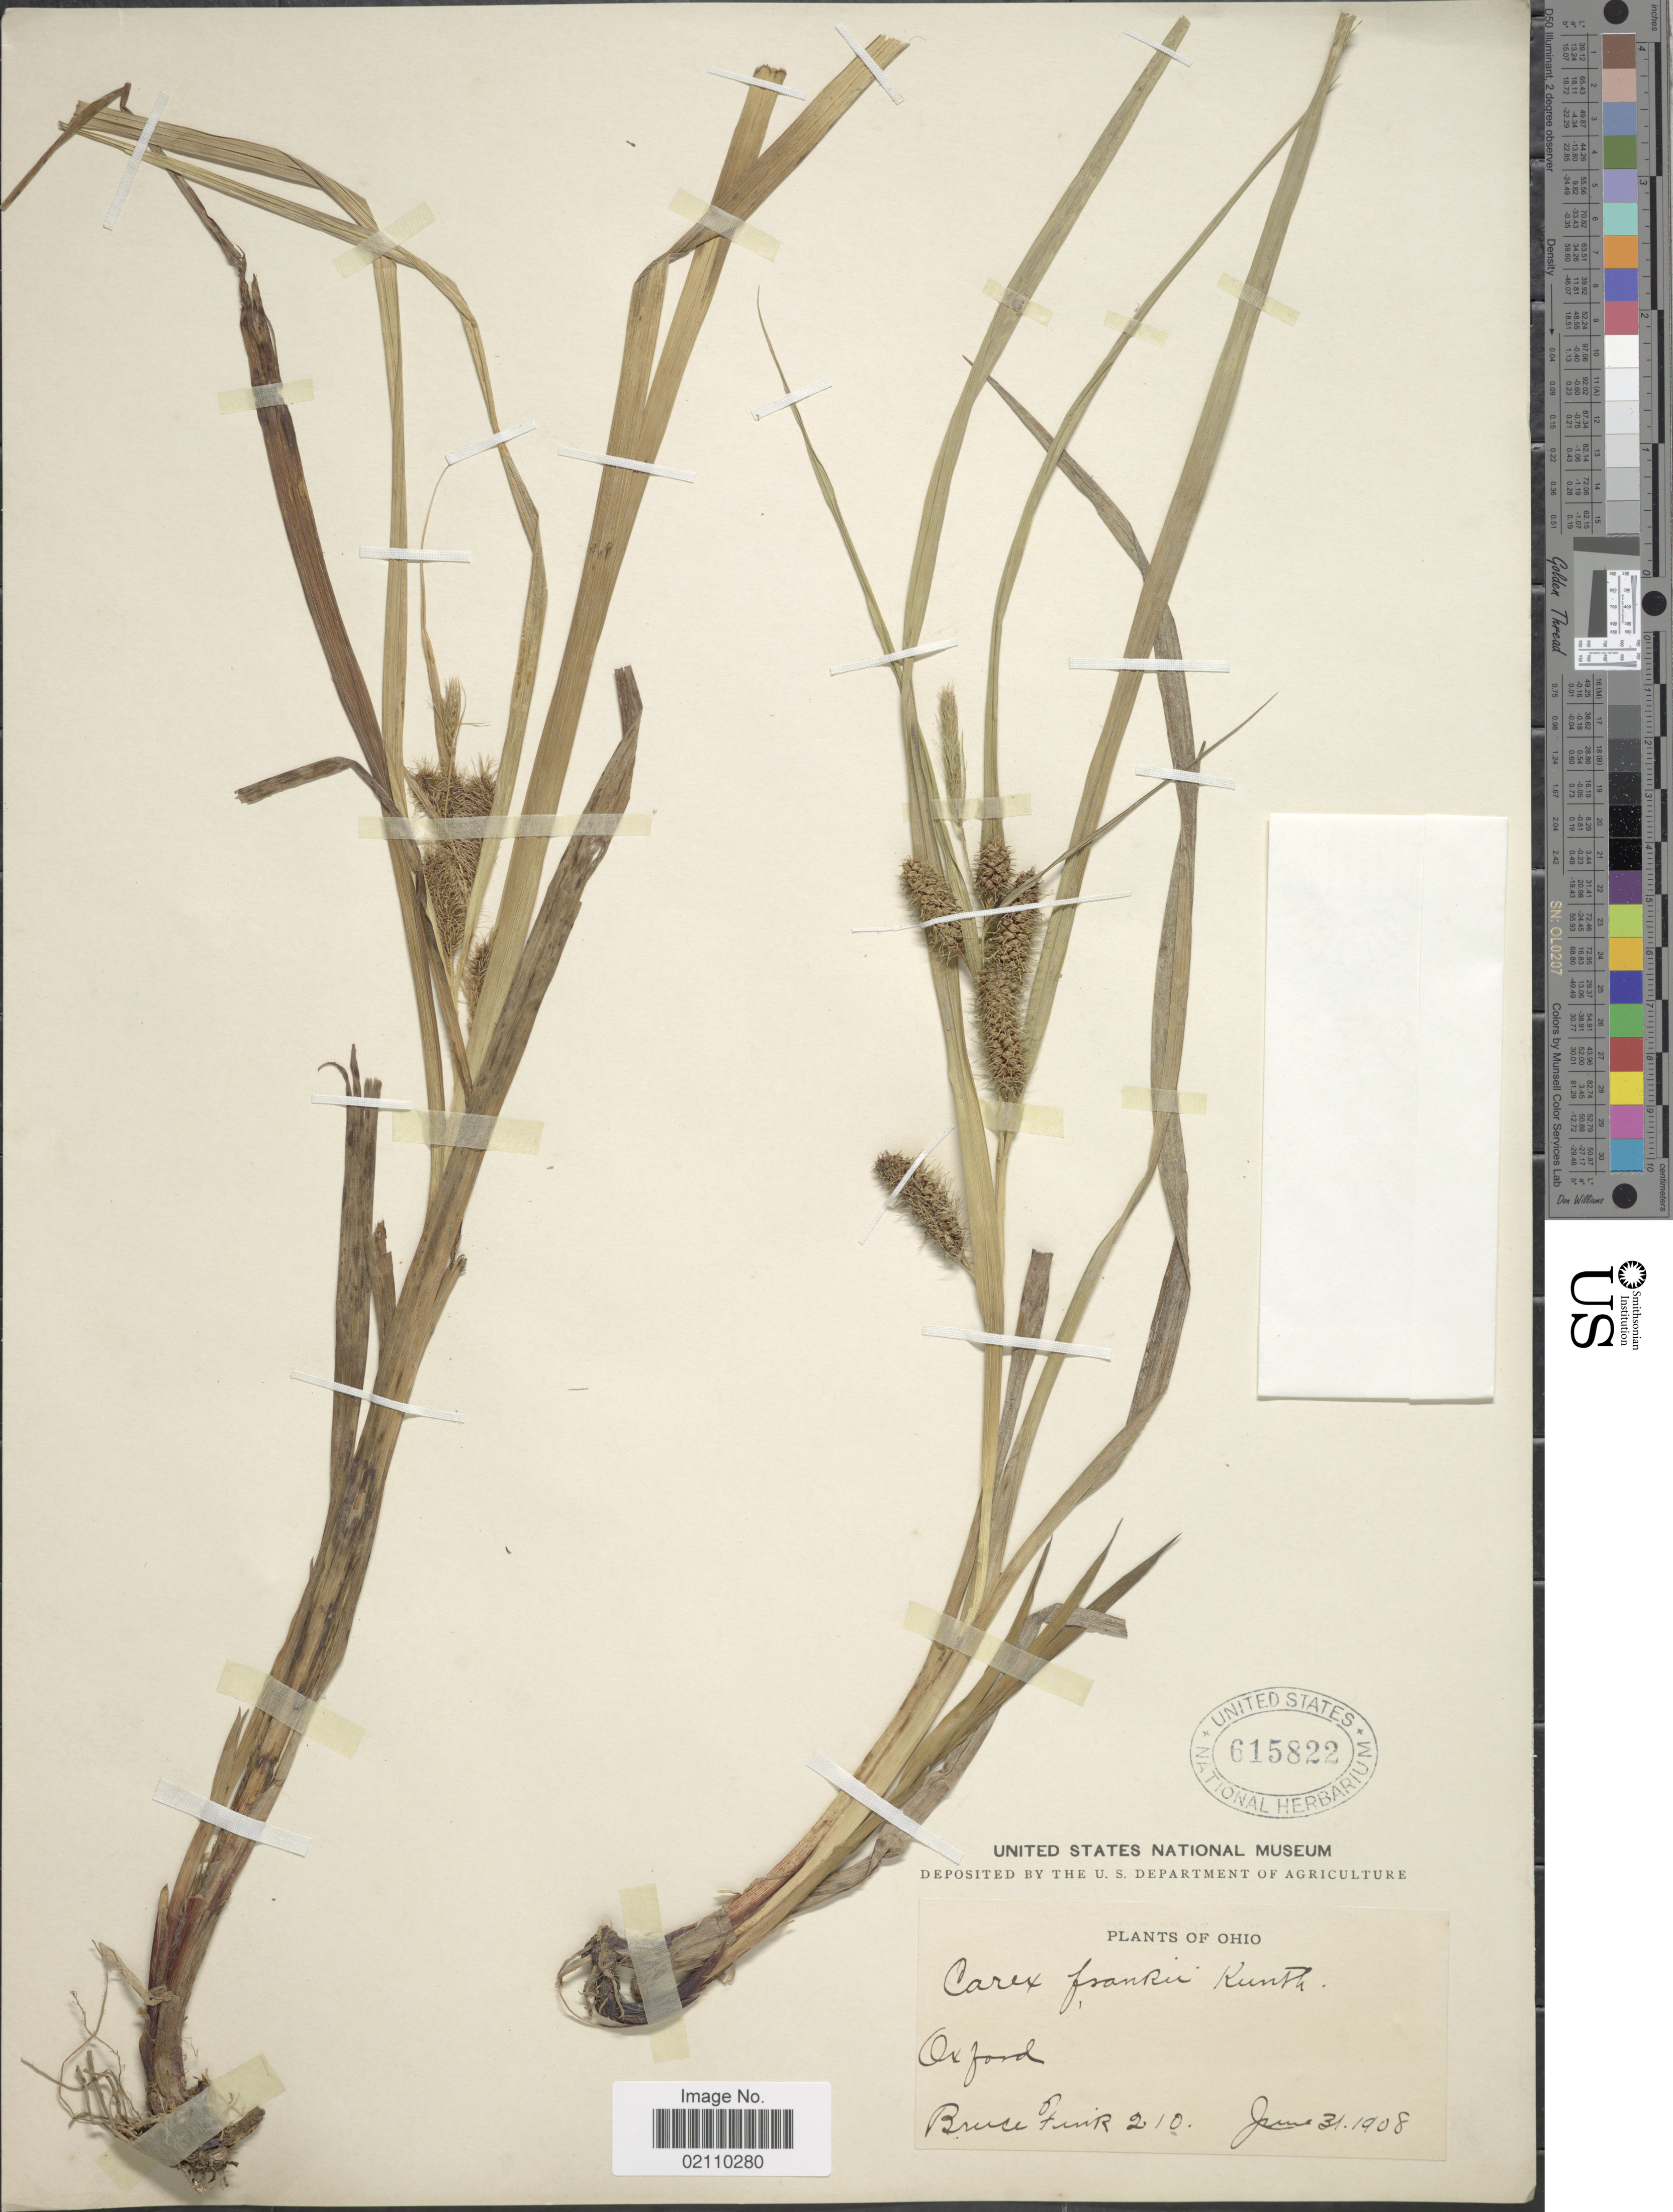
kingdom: Plantae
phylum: Tracheophyta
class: Liliopsida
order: Poales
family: Cyperaceae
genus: Carex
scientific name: Carex frankii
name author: Kunth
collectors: B. Fink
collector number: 210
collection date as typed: Transcribed d/m/y: 31/6/1908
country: United States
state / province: Ohio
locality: Oxford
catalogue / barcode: US 615822